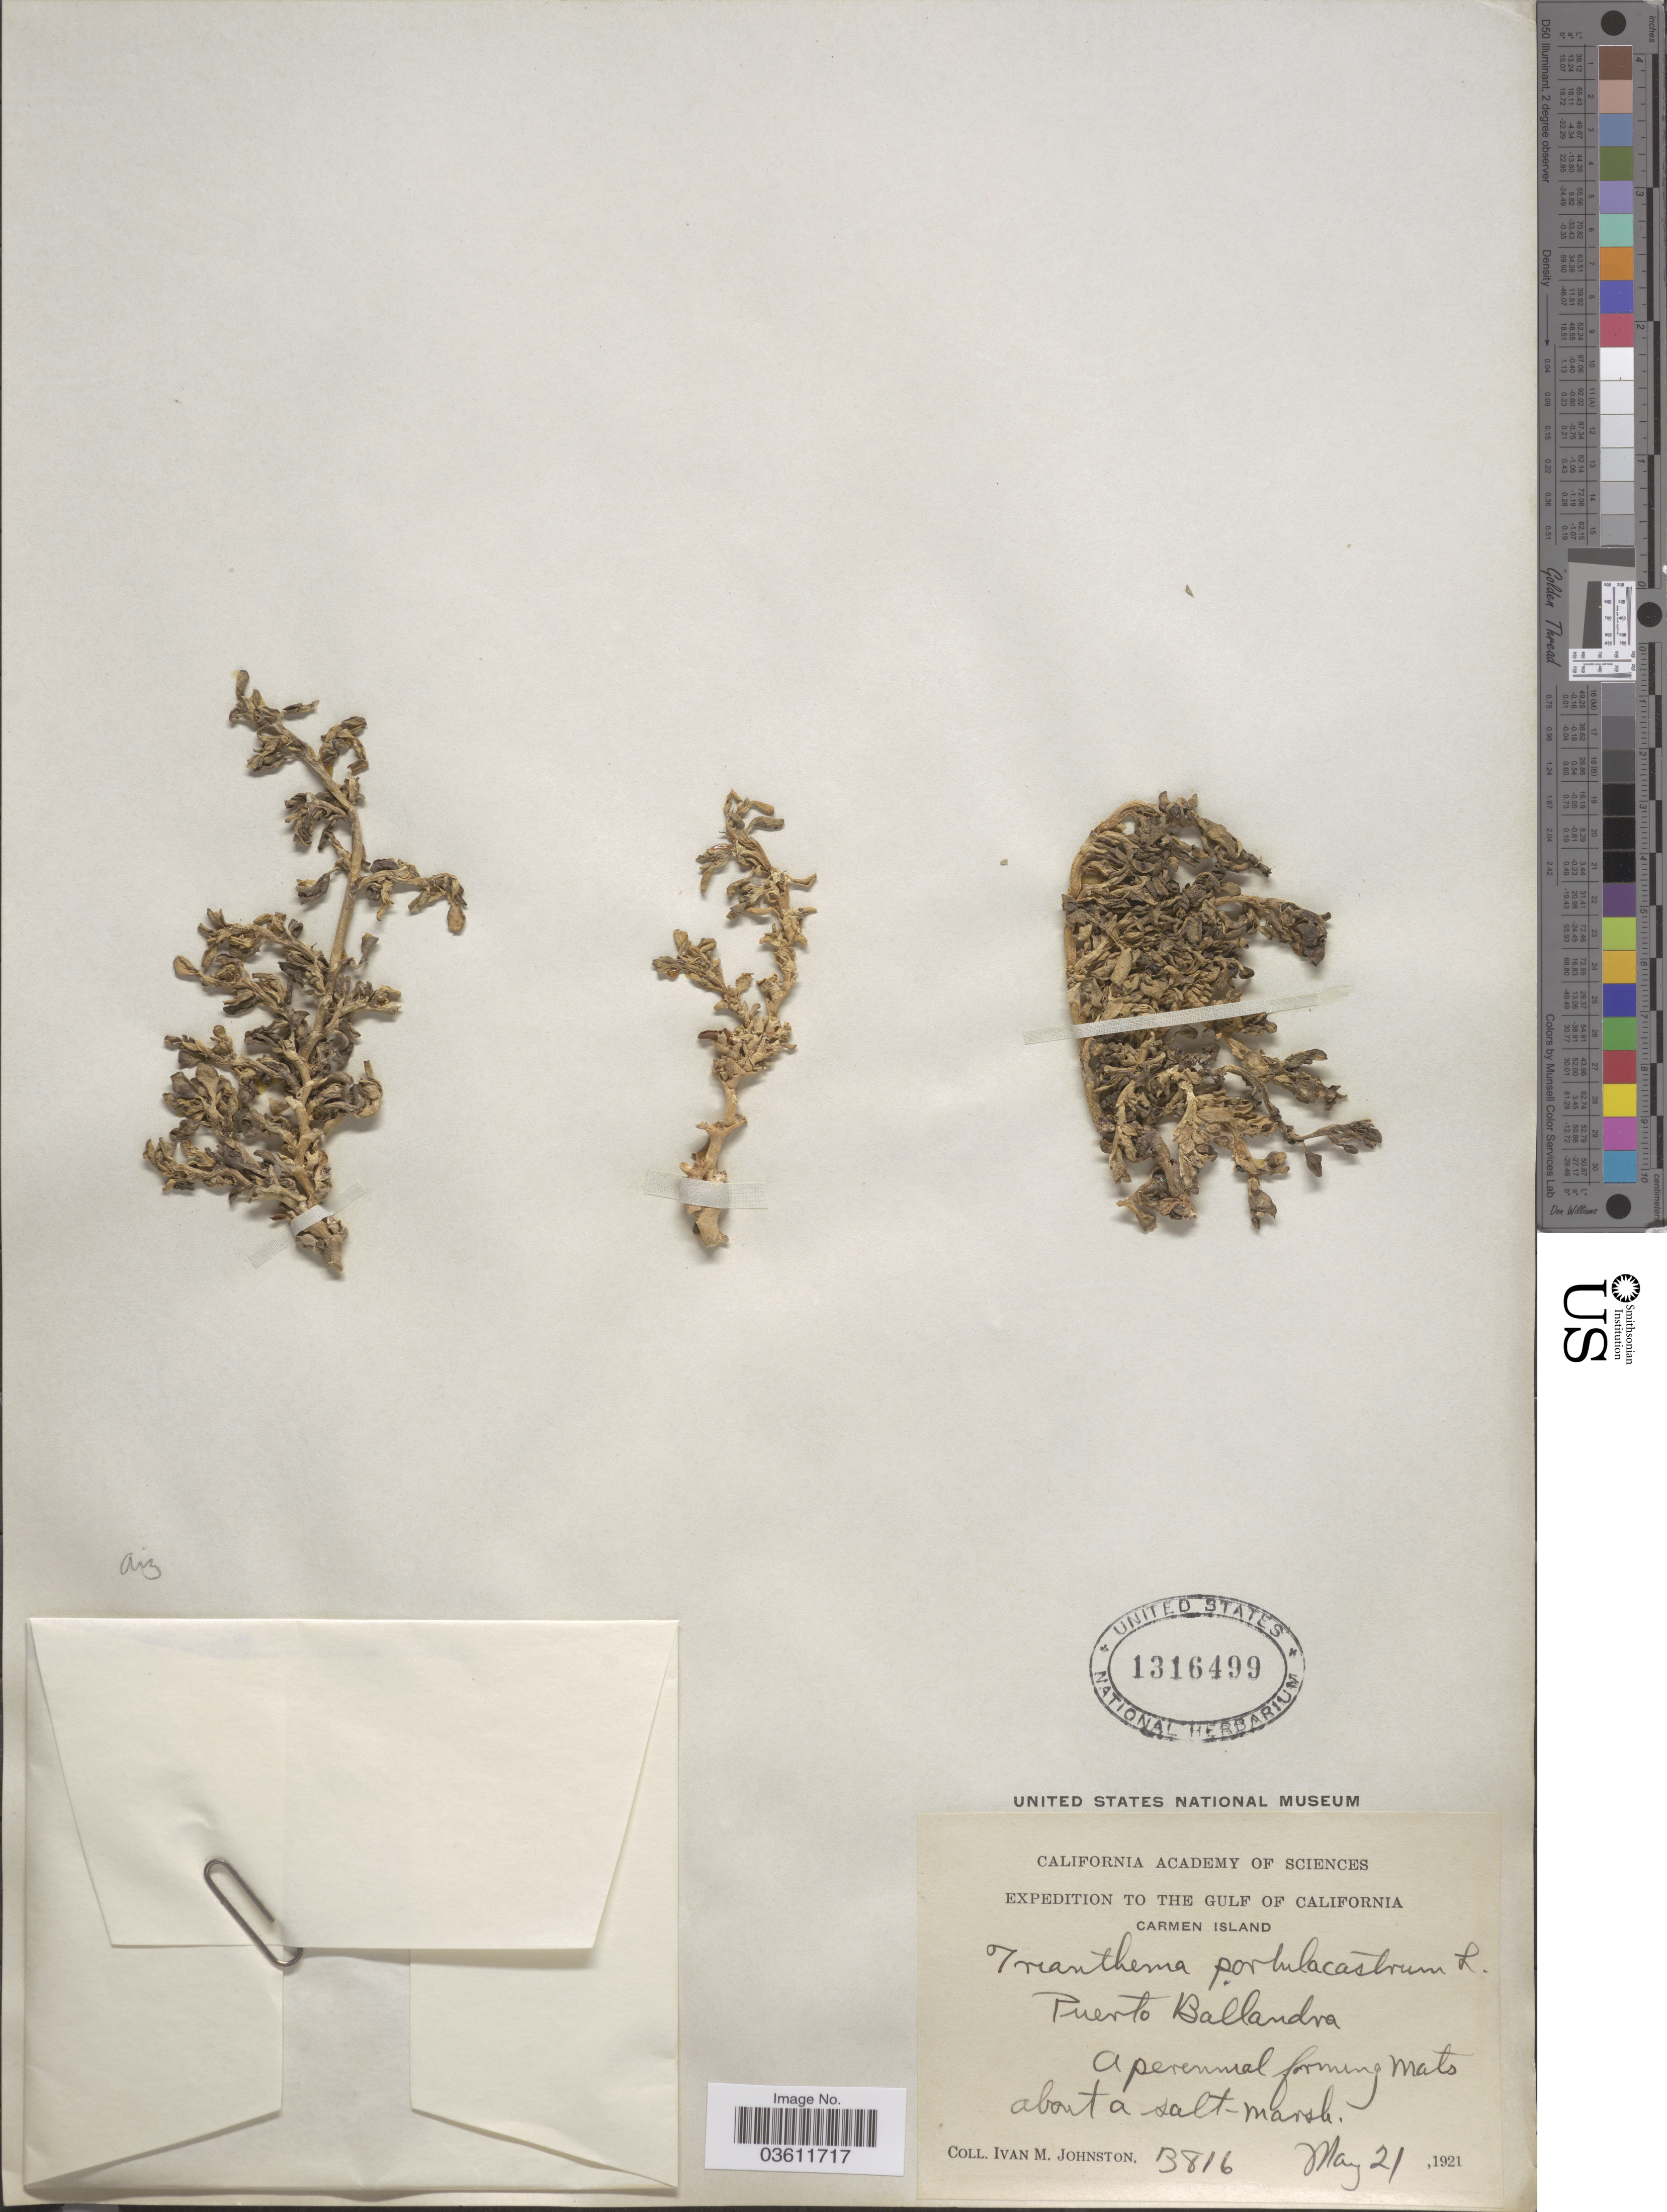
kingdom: Plantae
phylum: Tracheophyta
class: Magnoliopsida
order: Caryophyllales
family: Aizoaceae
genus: Trianthema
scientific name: Trianthema portulacastrum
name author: L.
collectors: I.M. Johnston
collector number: B816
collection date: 1921-05-21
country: Mexico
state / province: Baja California Sur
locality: The Gulf of California. Carmen Island. Puerto Ballandra.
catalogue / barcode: US 1316499